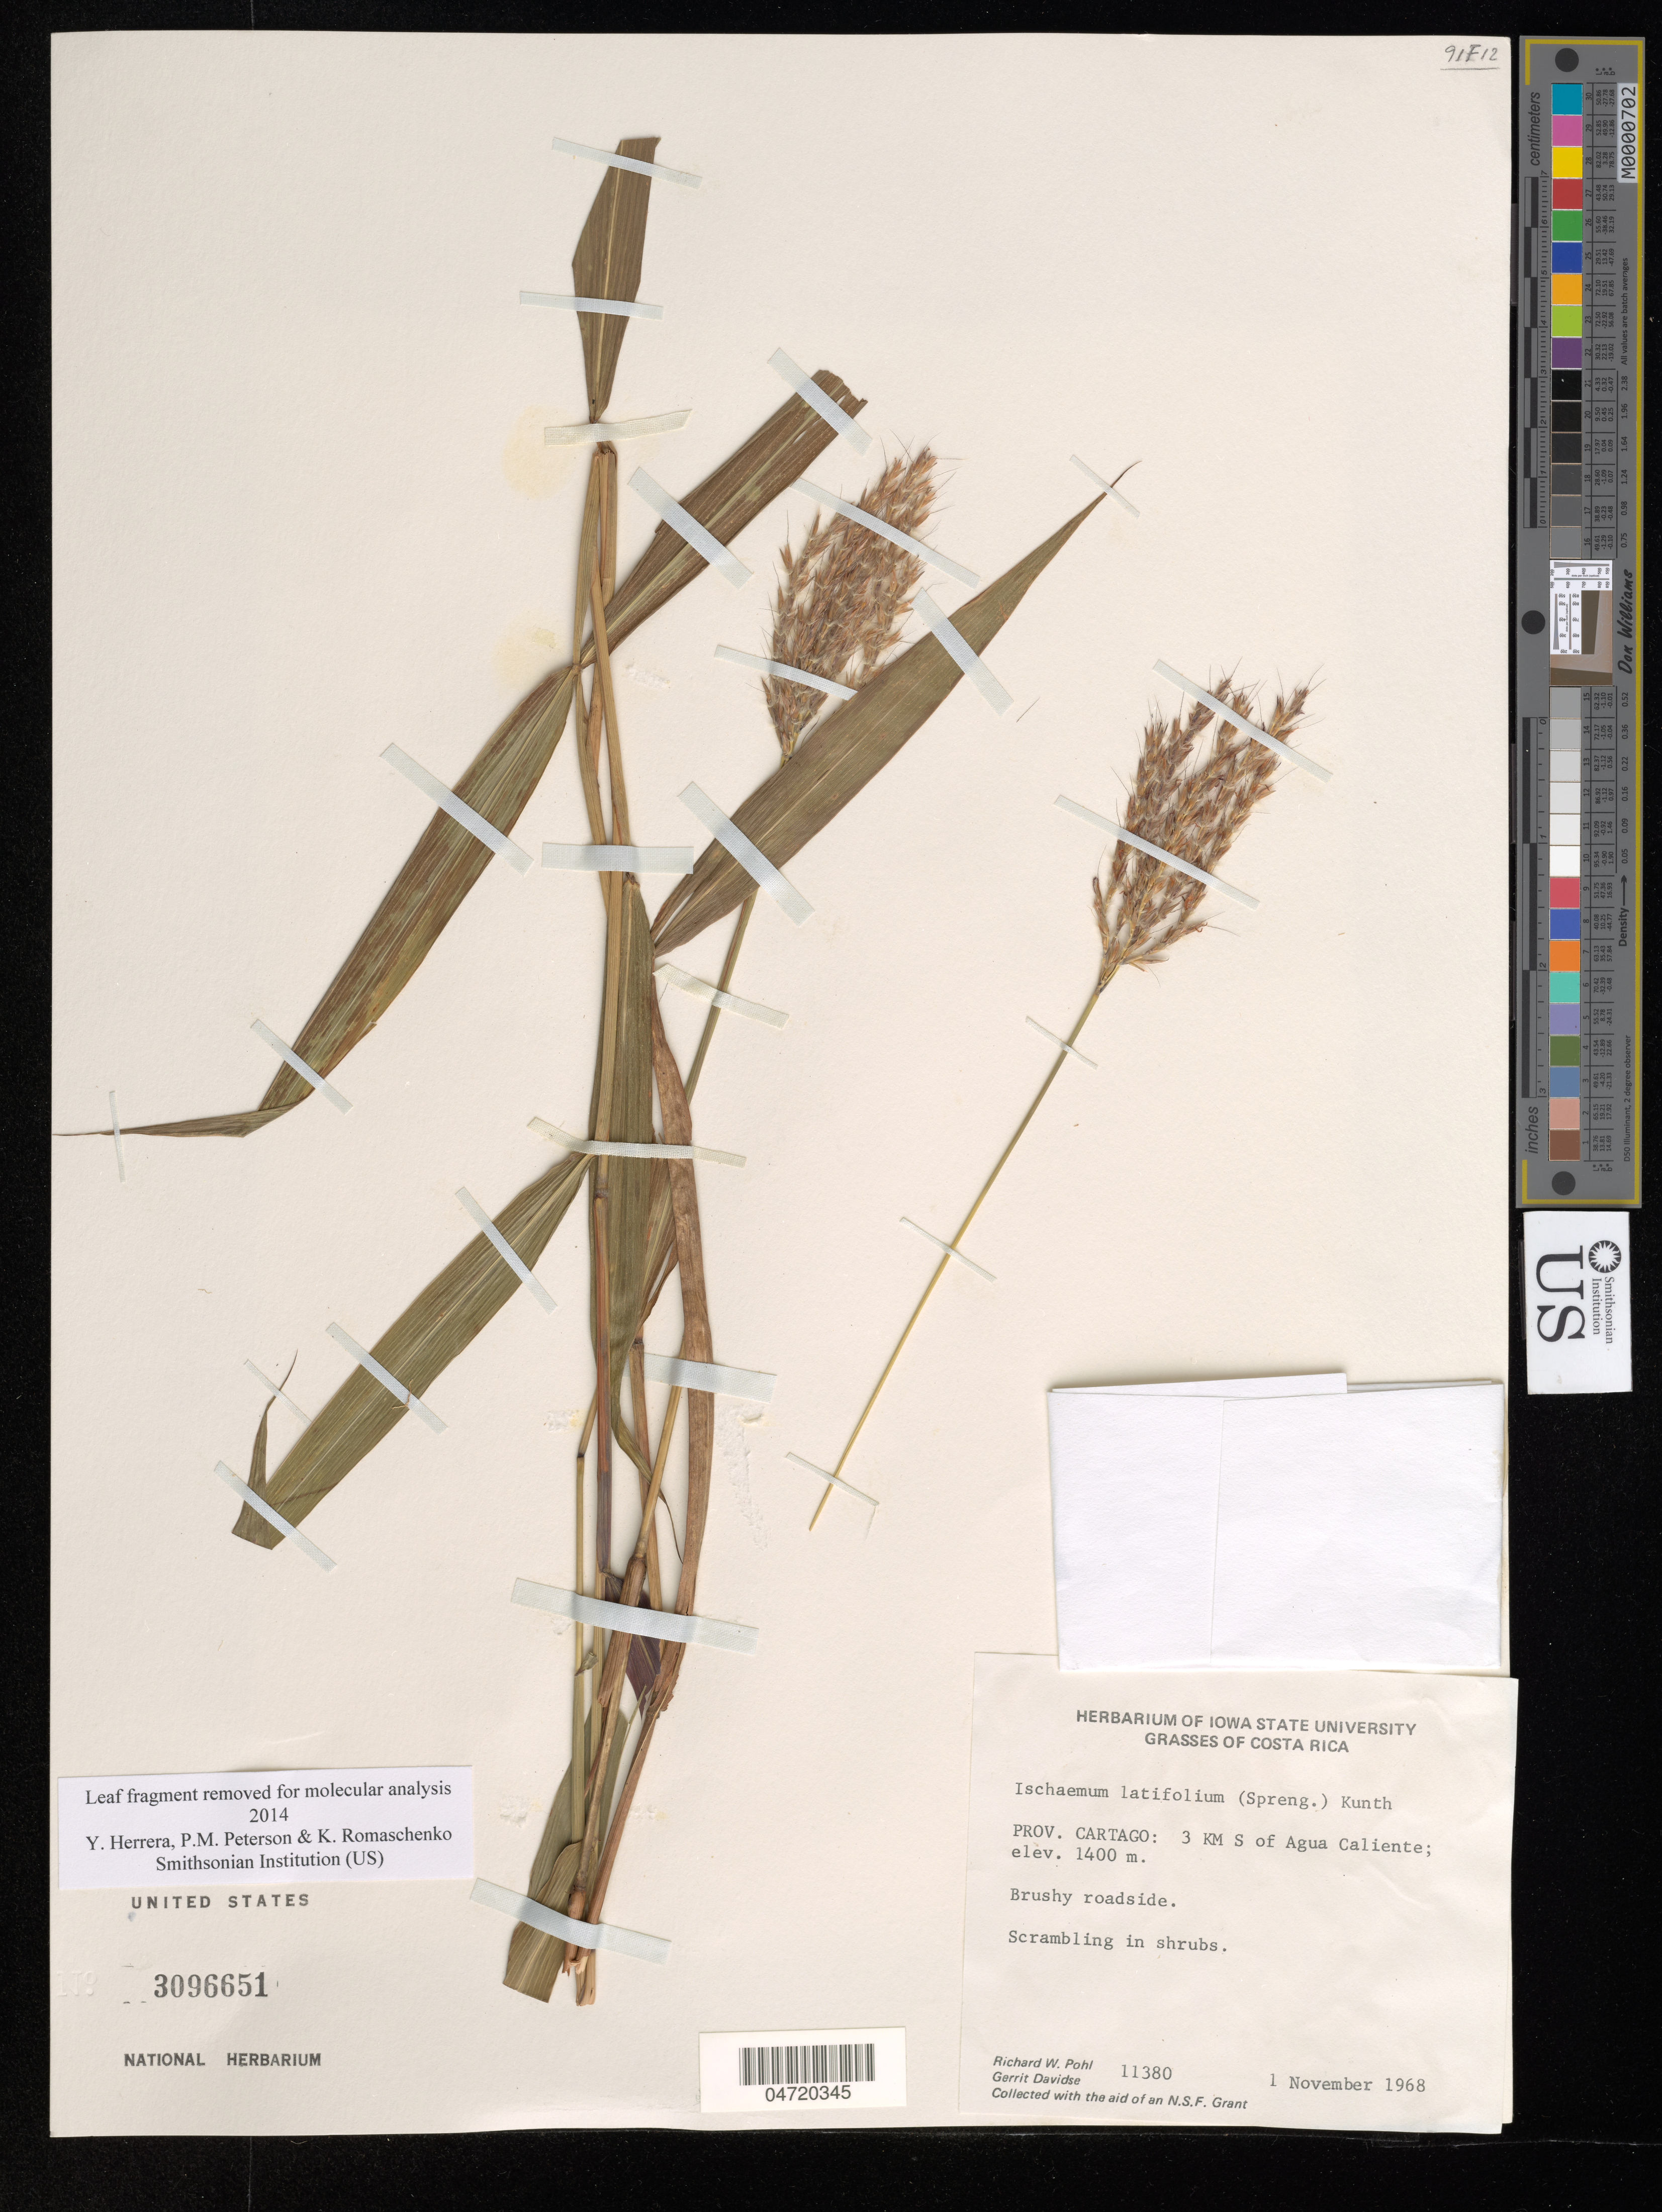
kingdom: Plantae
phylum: Tracheophyta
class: Liliopsida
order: Poales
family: Poaceae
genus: Ischaemum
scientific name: Ischaemum latifolium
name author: (Spreng.) Kunth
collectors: R. W. Pohl & G. Davidse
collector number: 11380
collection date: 1968-11-01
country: Costa Rica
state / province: Cartago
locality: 3 KM S of Agua Caliente.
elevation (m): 1400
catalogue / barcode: US 3096651